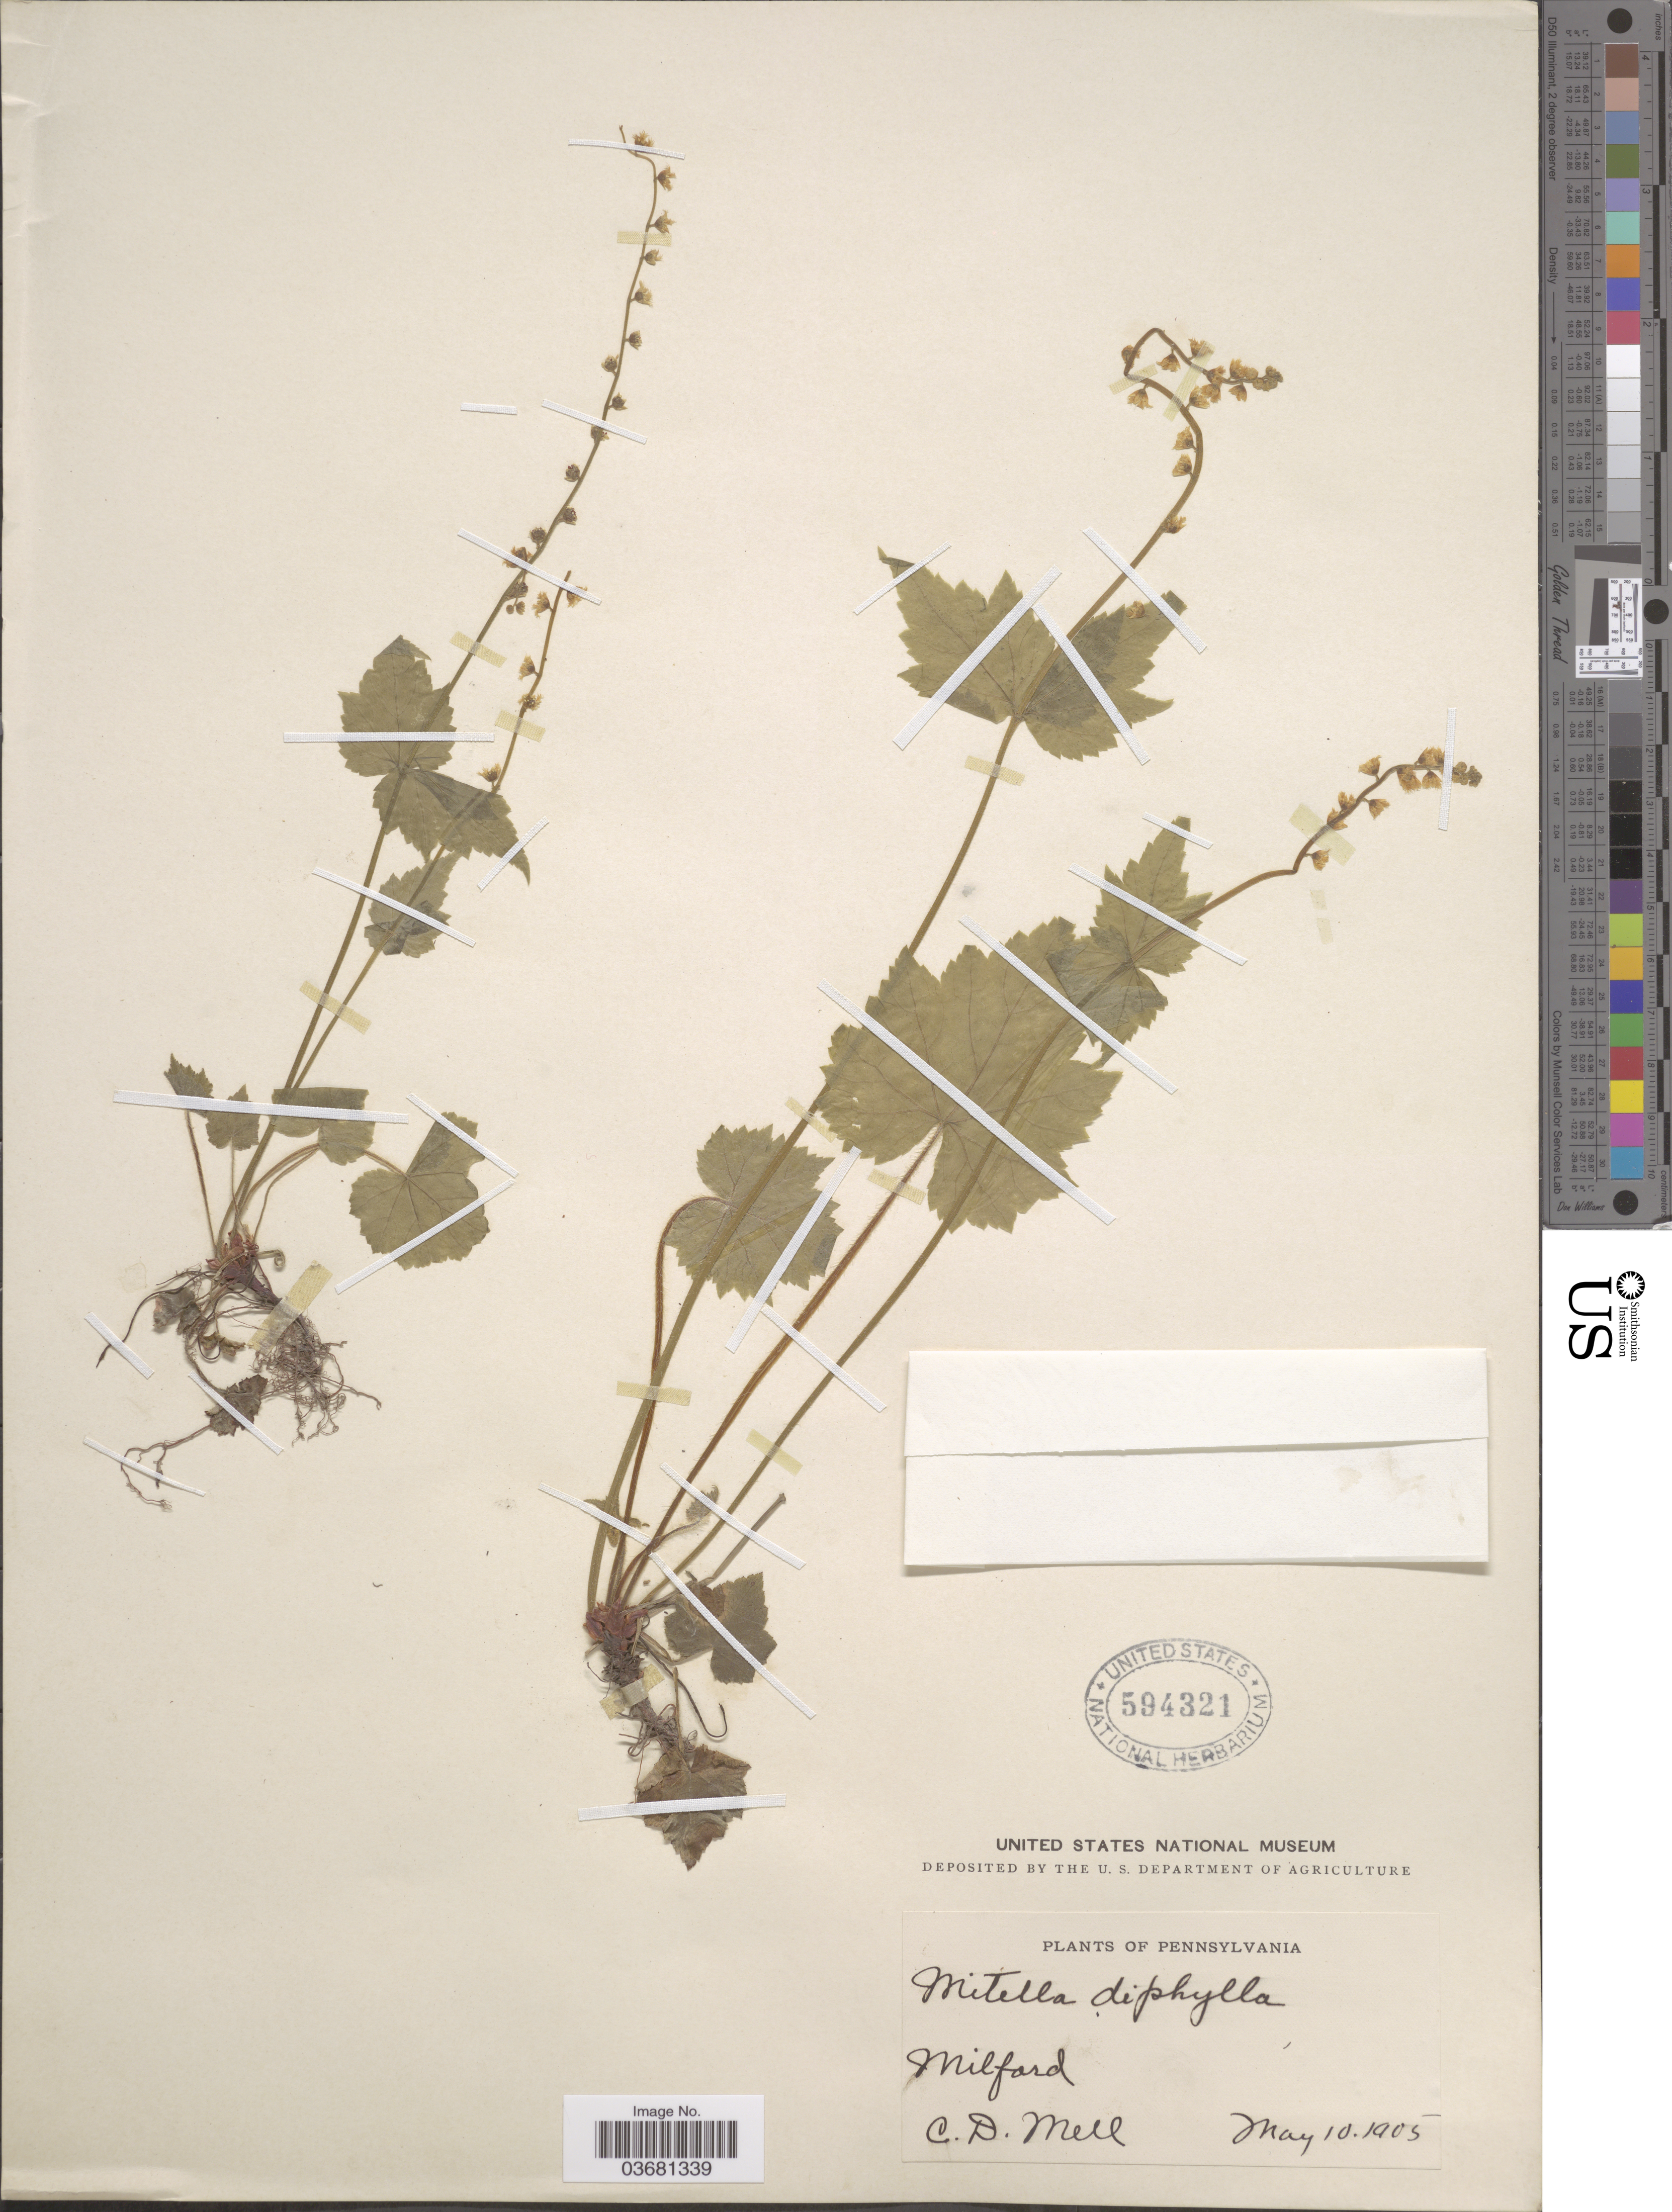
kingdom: Plantae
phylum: Tracheophyta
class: Magnoliopsida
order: Saxifragales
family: Saxifragaceae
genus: Mitella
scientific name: Mitella diphylla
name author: L.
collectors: C. D. Mell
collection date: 1905-05-10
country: United States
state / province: Pennsylvania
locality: Milford.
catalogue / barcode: US 594321